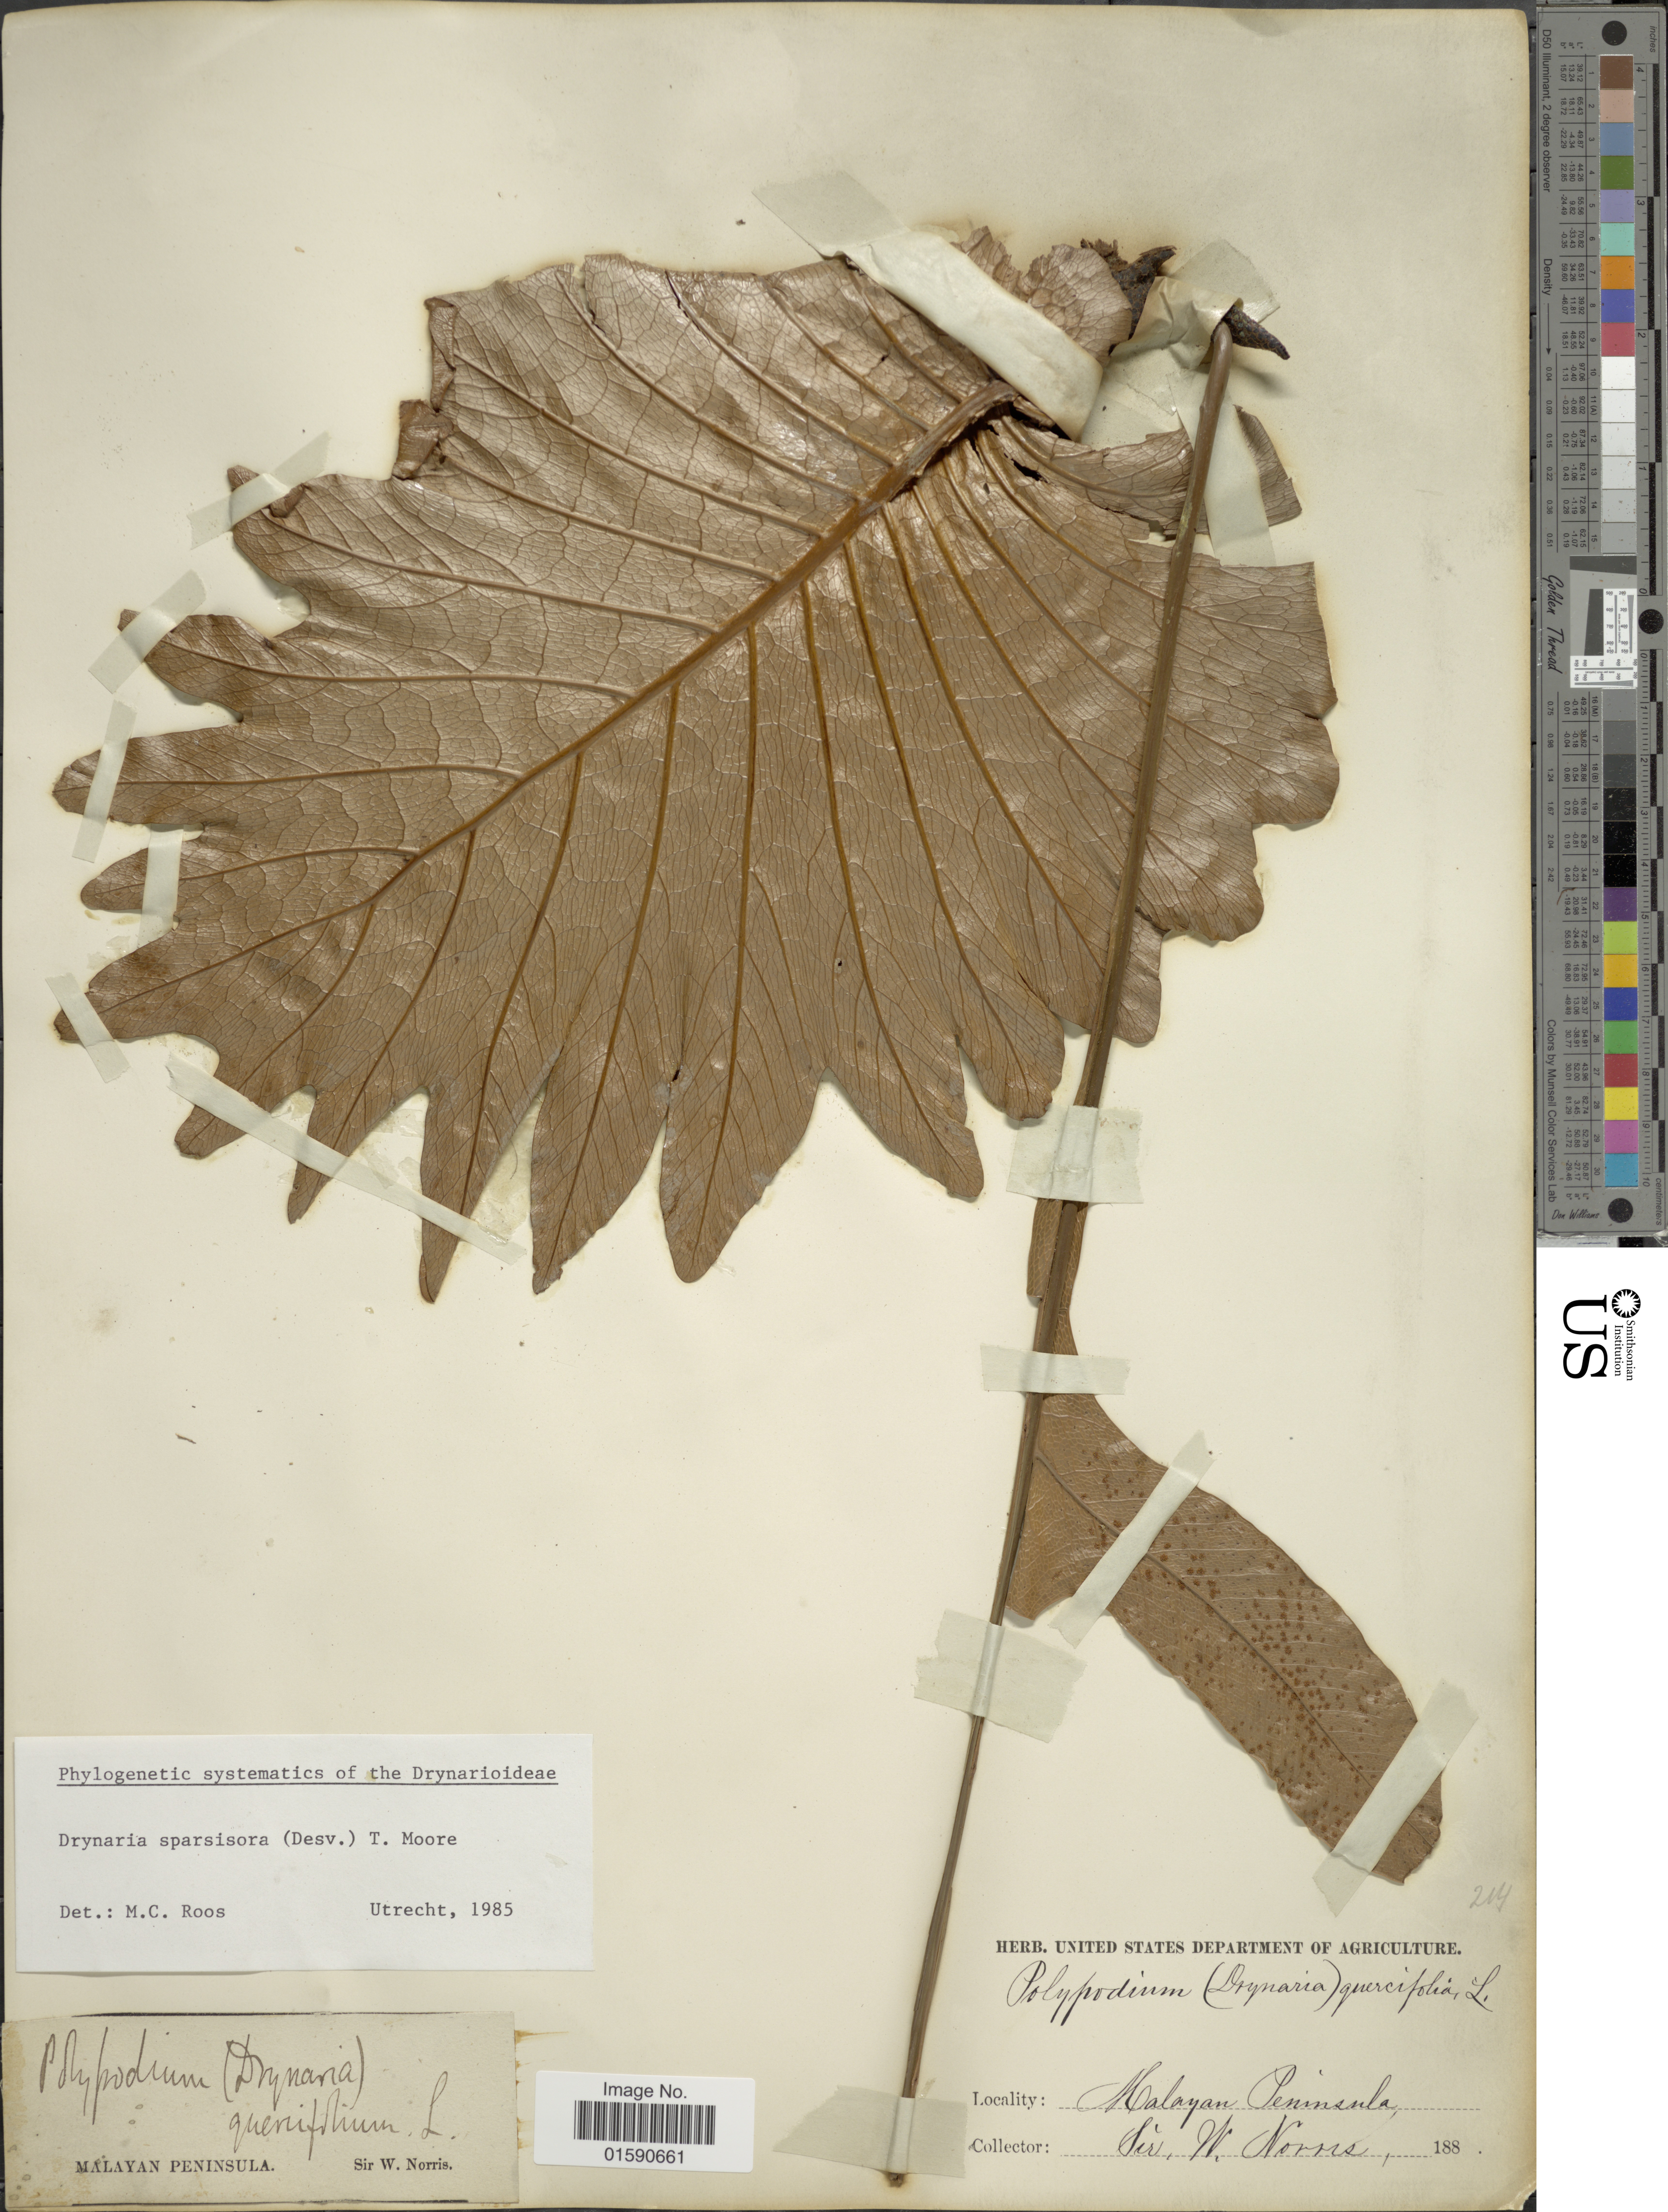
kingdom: Plantae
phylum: Tracheophyta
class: Polypodiopsida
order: Polypodiales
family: Polypodiaceae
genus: Drynaria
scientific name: Drynaria sparsisora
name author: (Desu.) T. Moore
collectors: W. Norris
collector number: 214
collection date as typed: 188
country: Malaysia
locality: Malayan, Peninsula